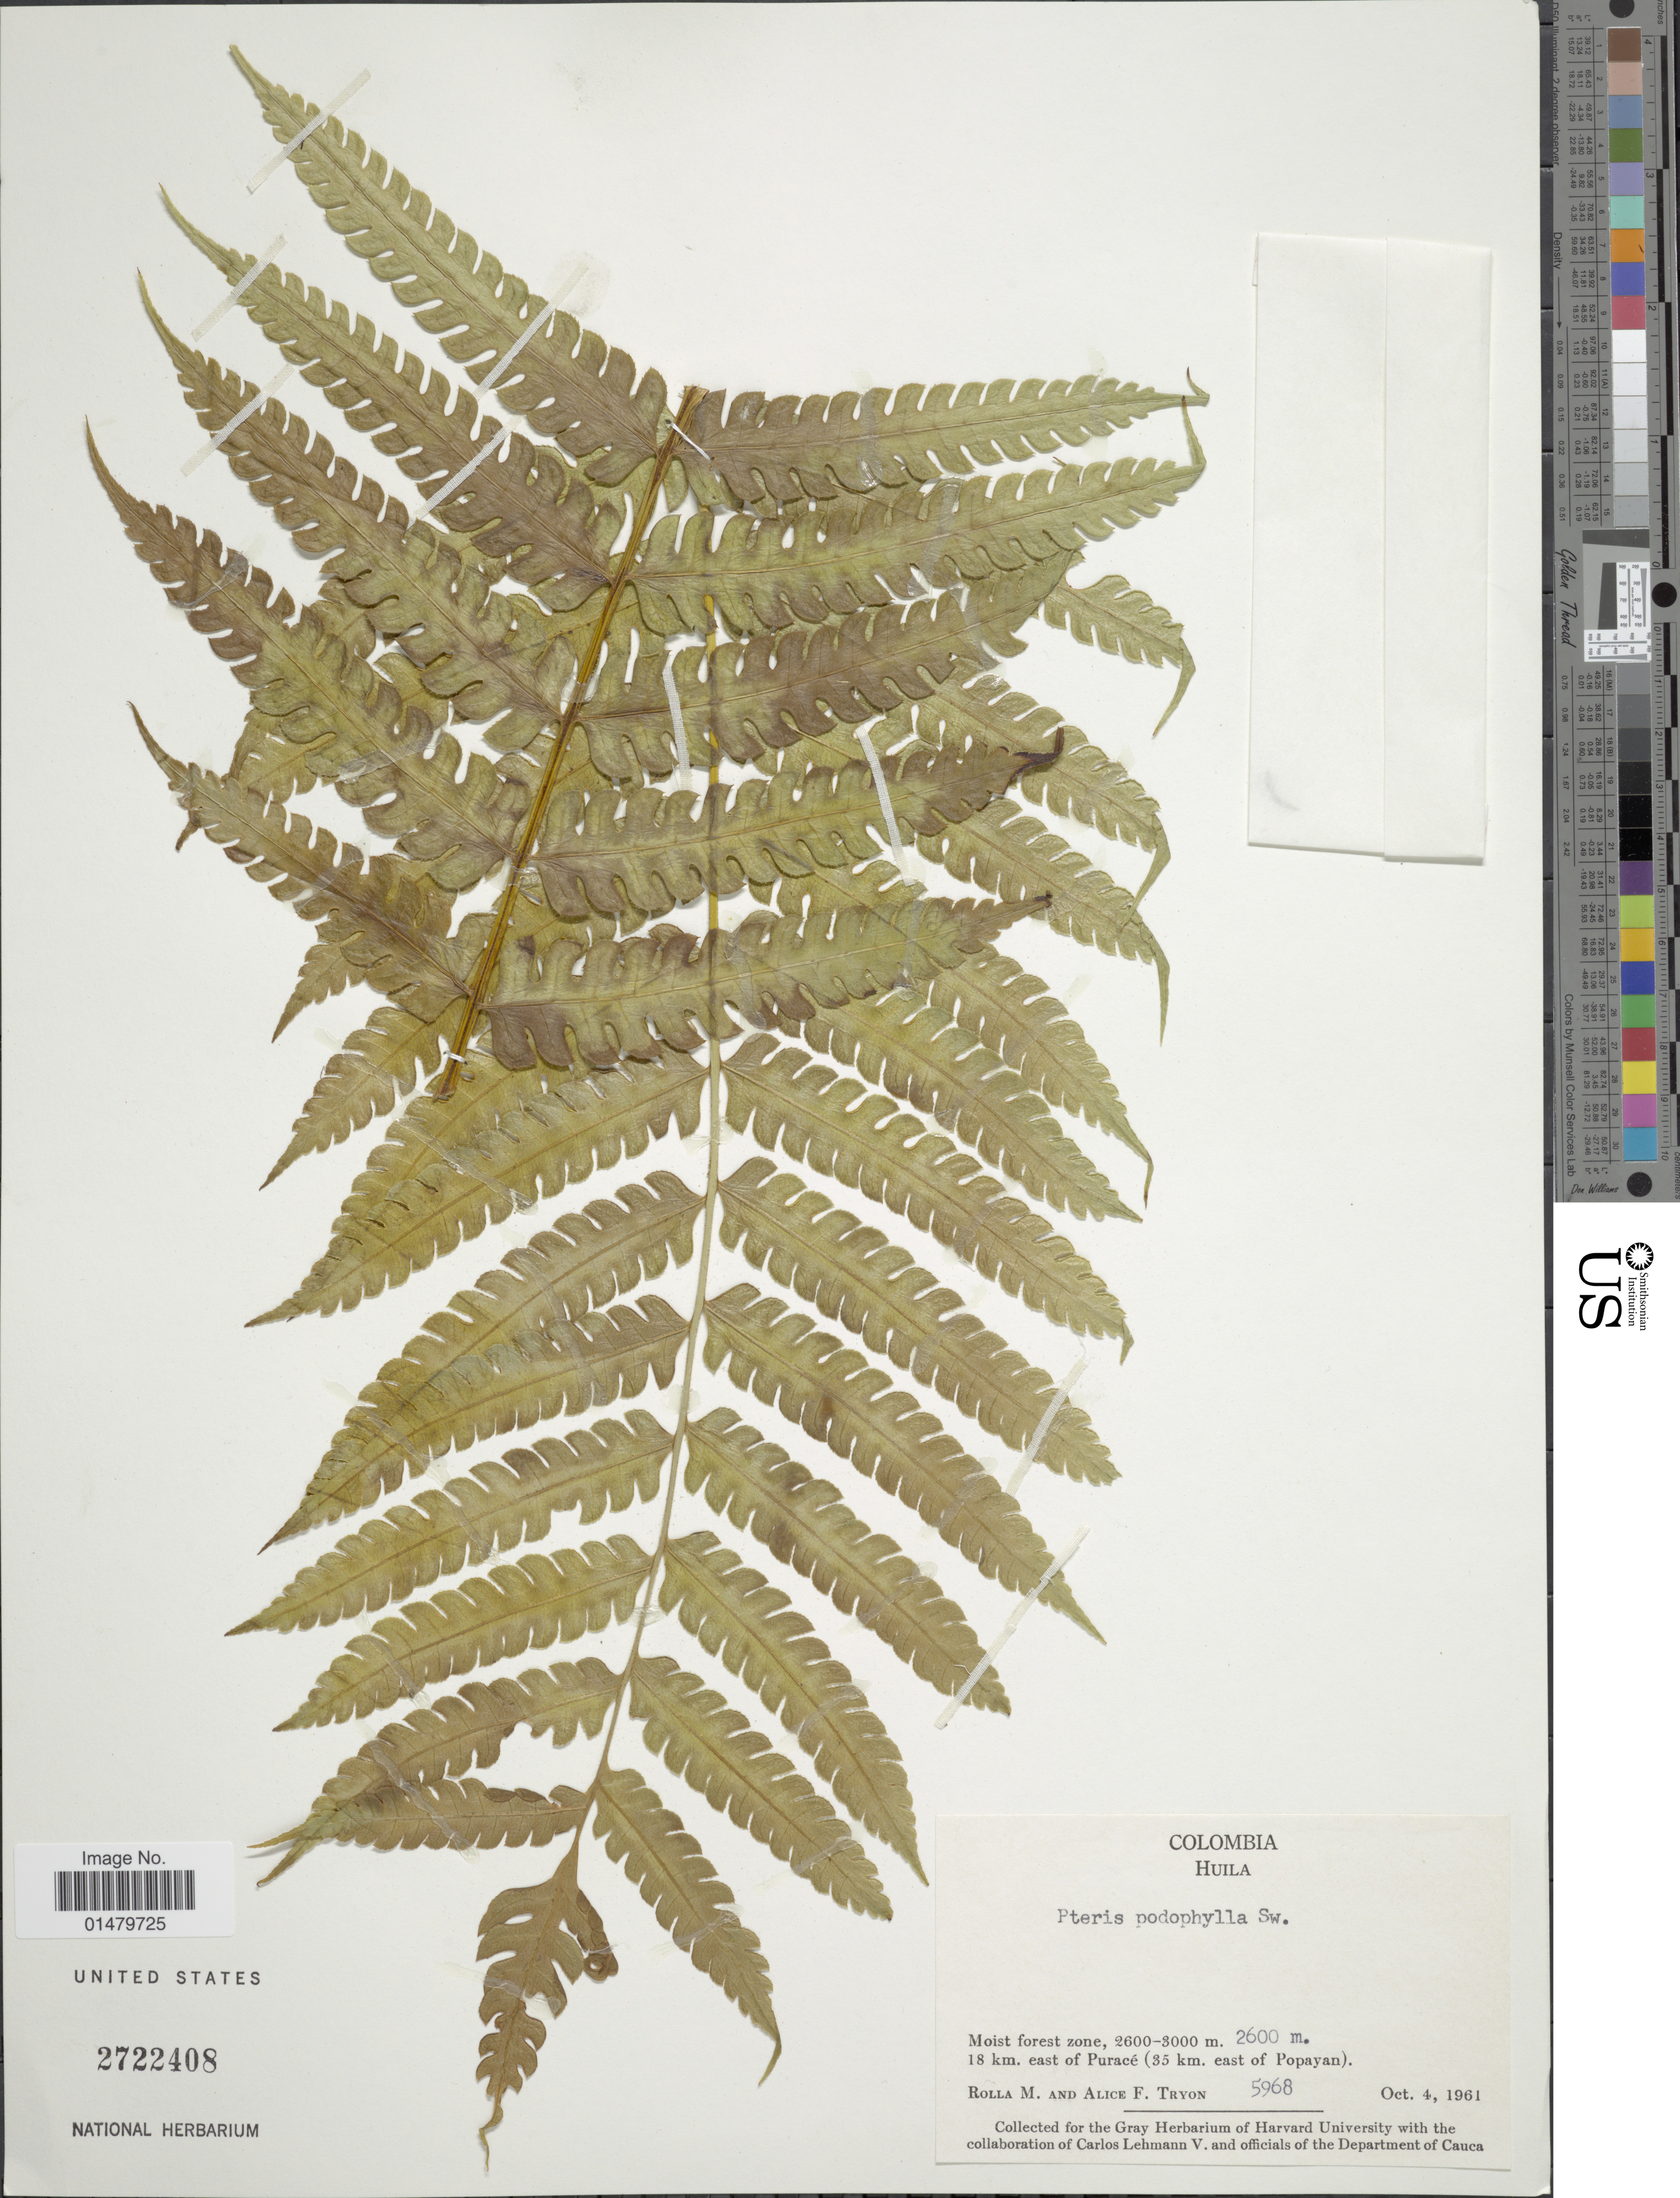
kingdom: Plantae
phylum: Tracheophyta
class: Polypodiopsida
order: Polypodiales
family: Pteridaceae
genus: Pteris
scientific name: Pteris podophylla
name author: Sw.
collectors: M. Rolla & A. F. Tryon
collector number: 5968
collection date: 1961-10-04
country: Colombia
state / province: Huila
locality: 18 km. east of Purace (35 km. east of Popayan).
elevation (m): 2600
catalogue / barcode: US 2722408